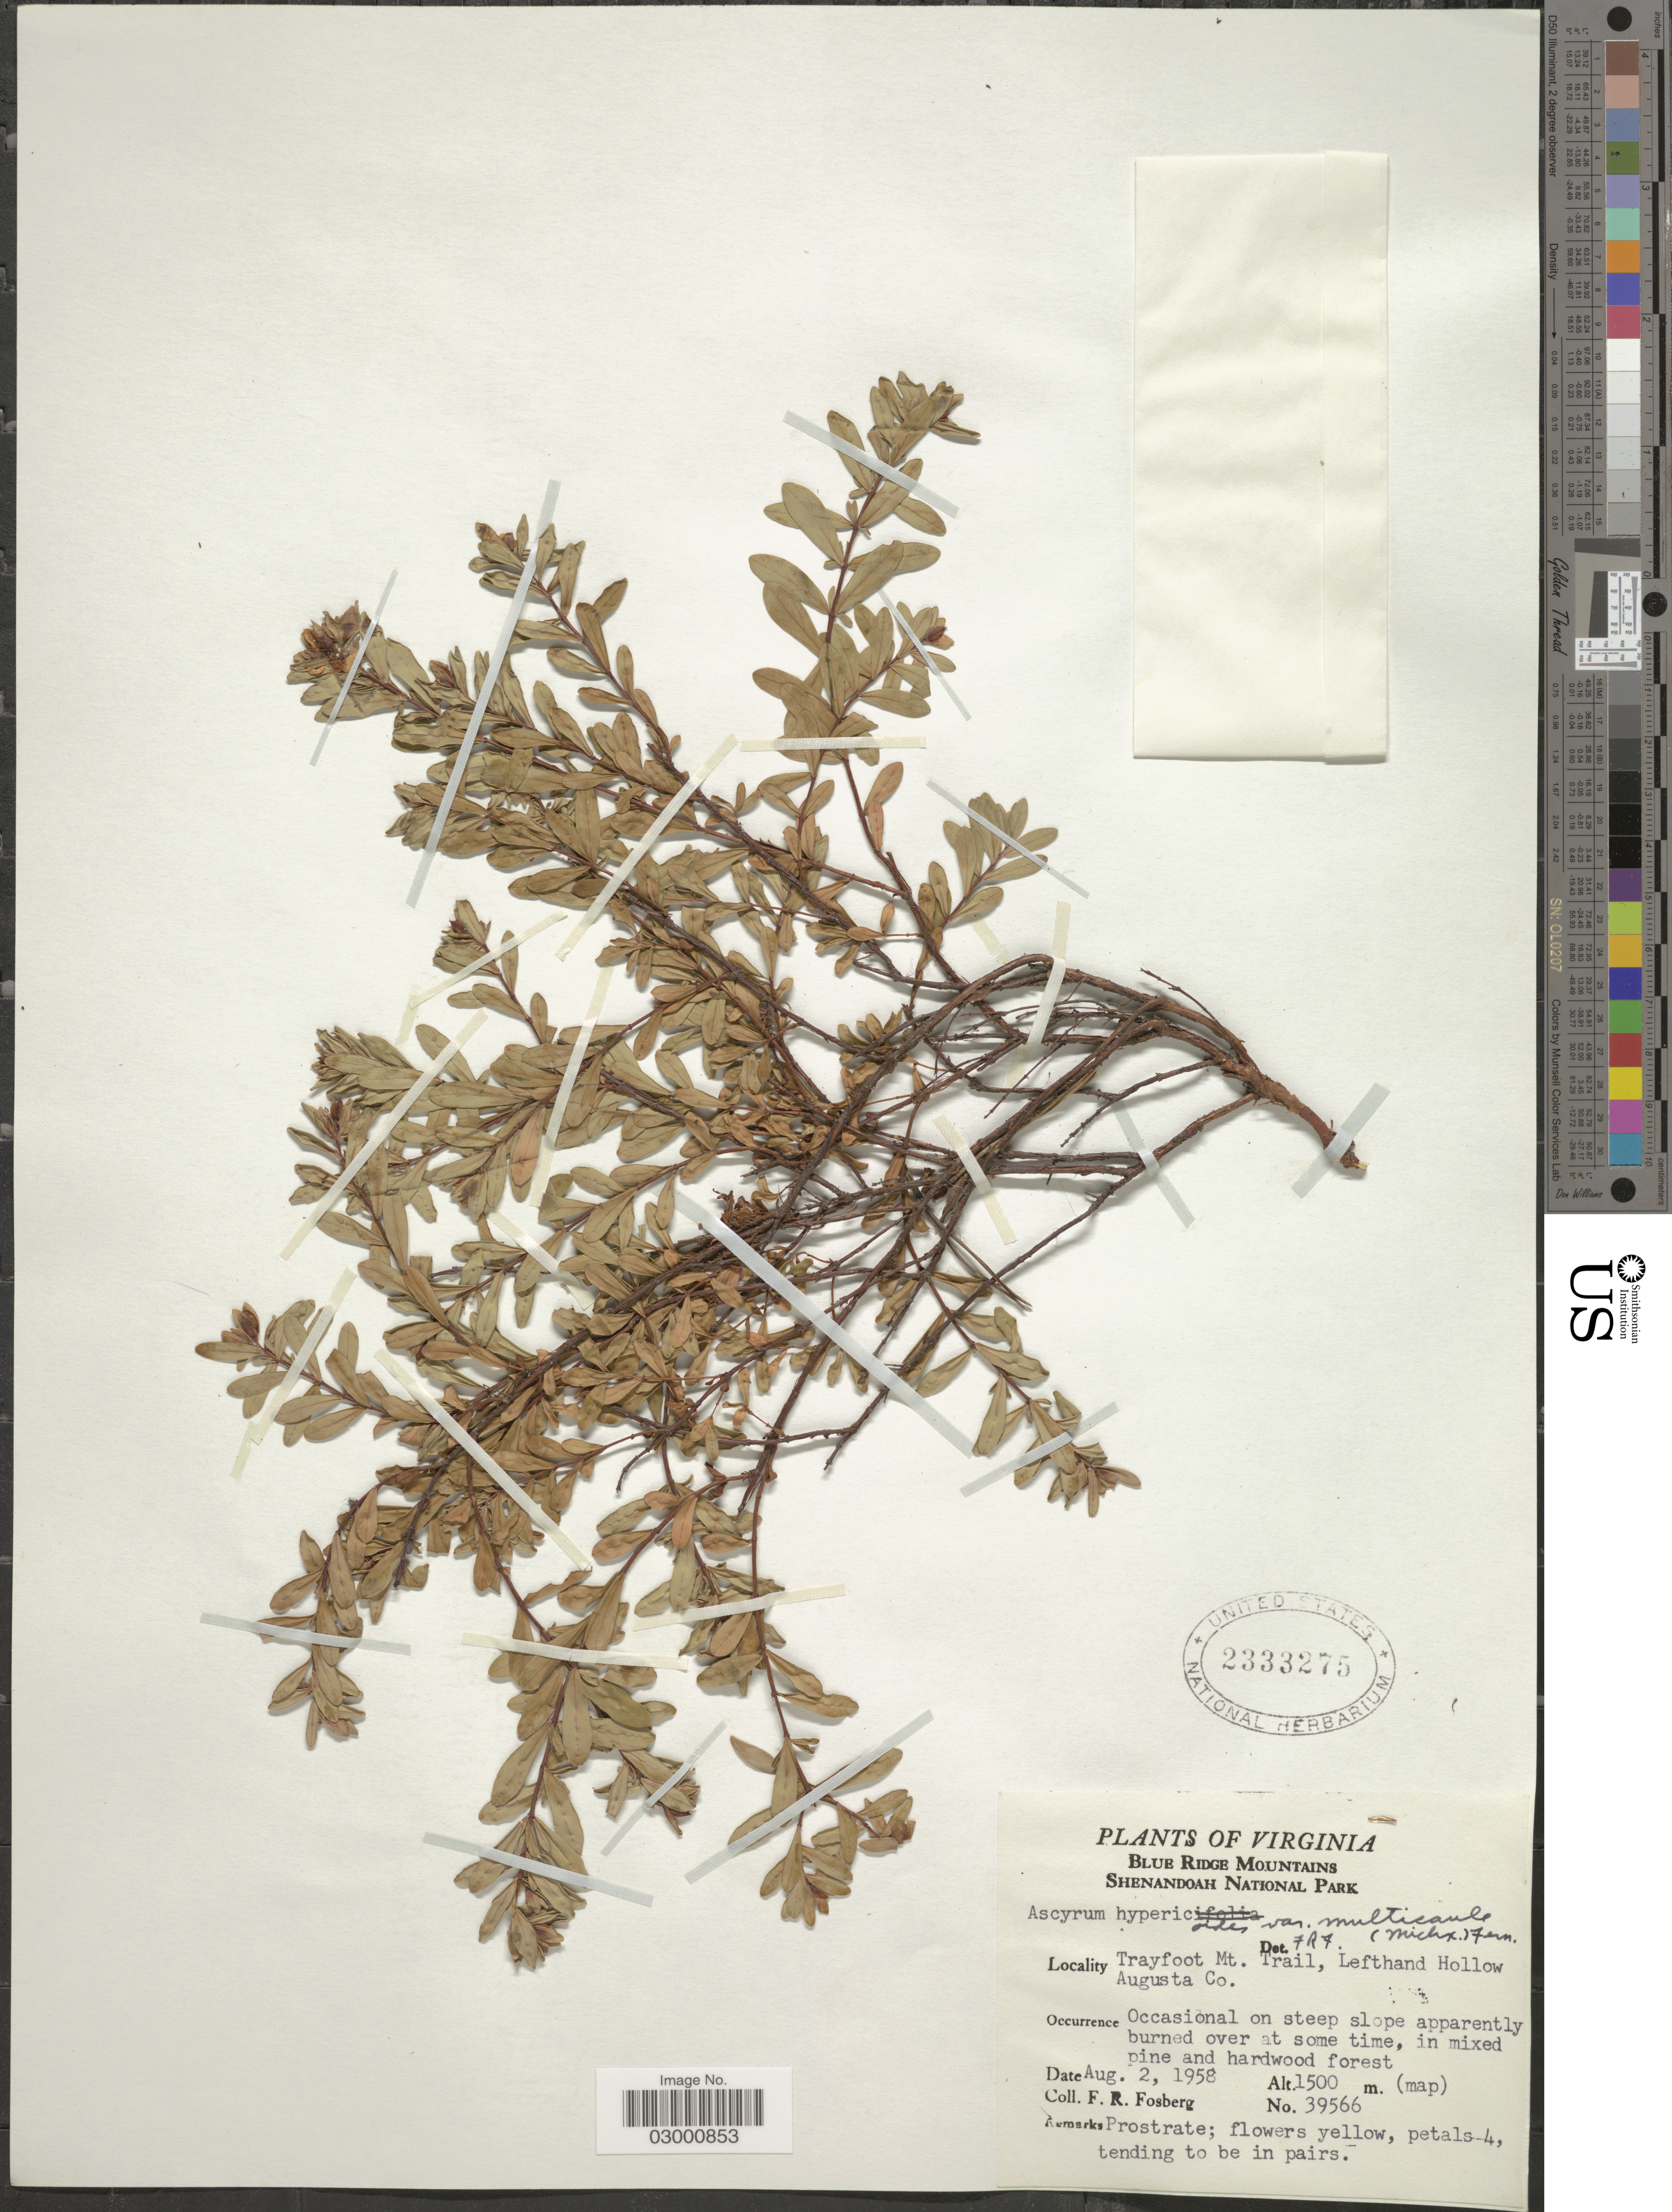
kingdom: Plantae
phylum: Tracheophyta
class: Magnoliopsida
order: Malpighiales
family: Hypericaceae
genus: Hypericum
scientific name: Hypericum stragulum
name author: W.P. Adams & N. Robson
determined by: Strong, Mark T., (BOT), Smithsonian Institution - National Museum of Natural History (UNITED STATES)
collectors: F. R. Fosberg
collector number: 39566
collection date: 1958-08-02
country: United States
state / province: Virginia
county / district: Augusta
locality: Blue Ridge Mountains Shenandoah National Park. Trayfoot Mt. Trail, Lefthand Hollow Augusta Co.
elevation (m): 1500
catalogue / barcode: US 2333275